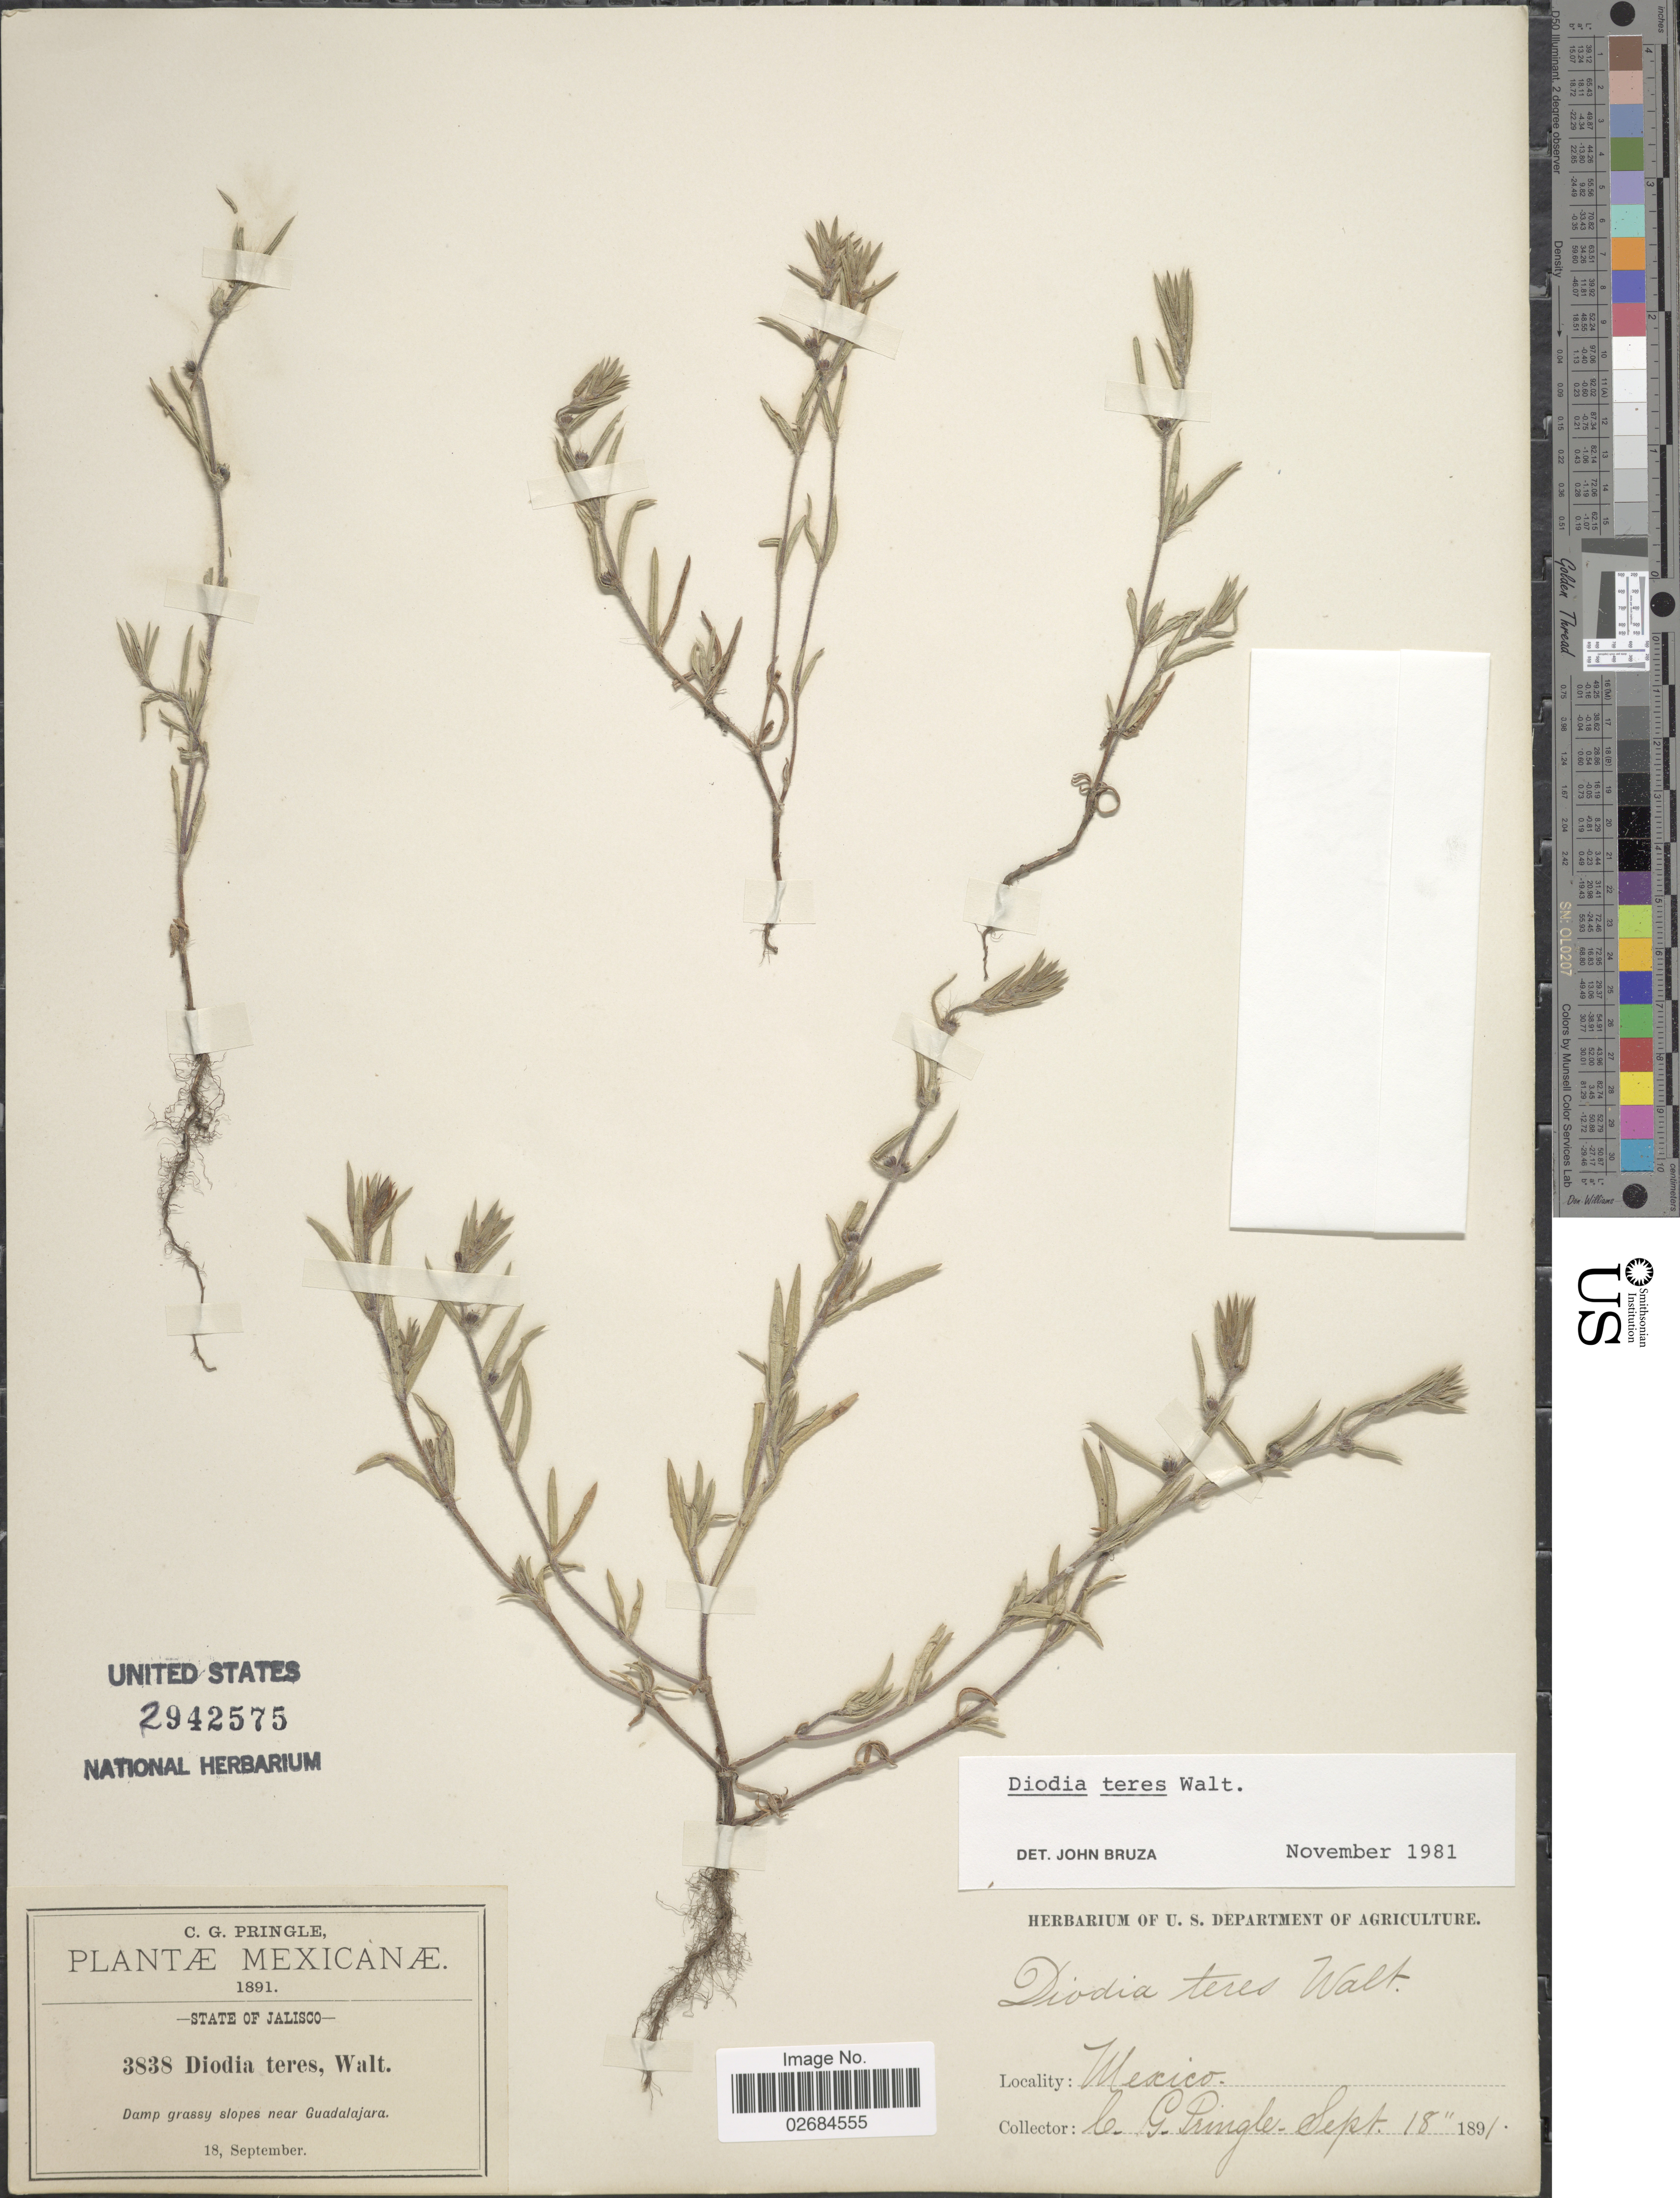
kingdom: Plantae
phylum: Tracheophyta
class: Magnoliopsida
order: Gentianales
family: Rubiaceae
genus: Diodia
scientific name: Diodia teres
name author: Walter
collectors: C. G. Pringle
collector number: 3838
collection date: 1891-09-18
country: Mexico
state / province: Jalisco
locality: Near Guadalajara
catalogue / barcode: US 2942575